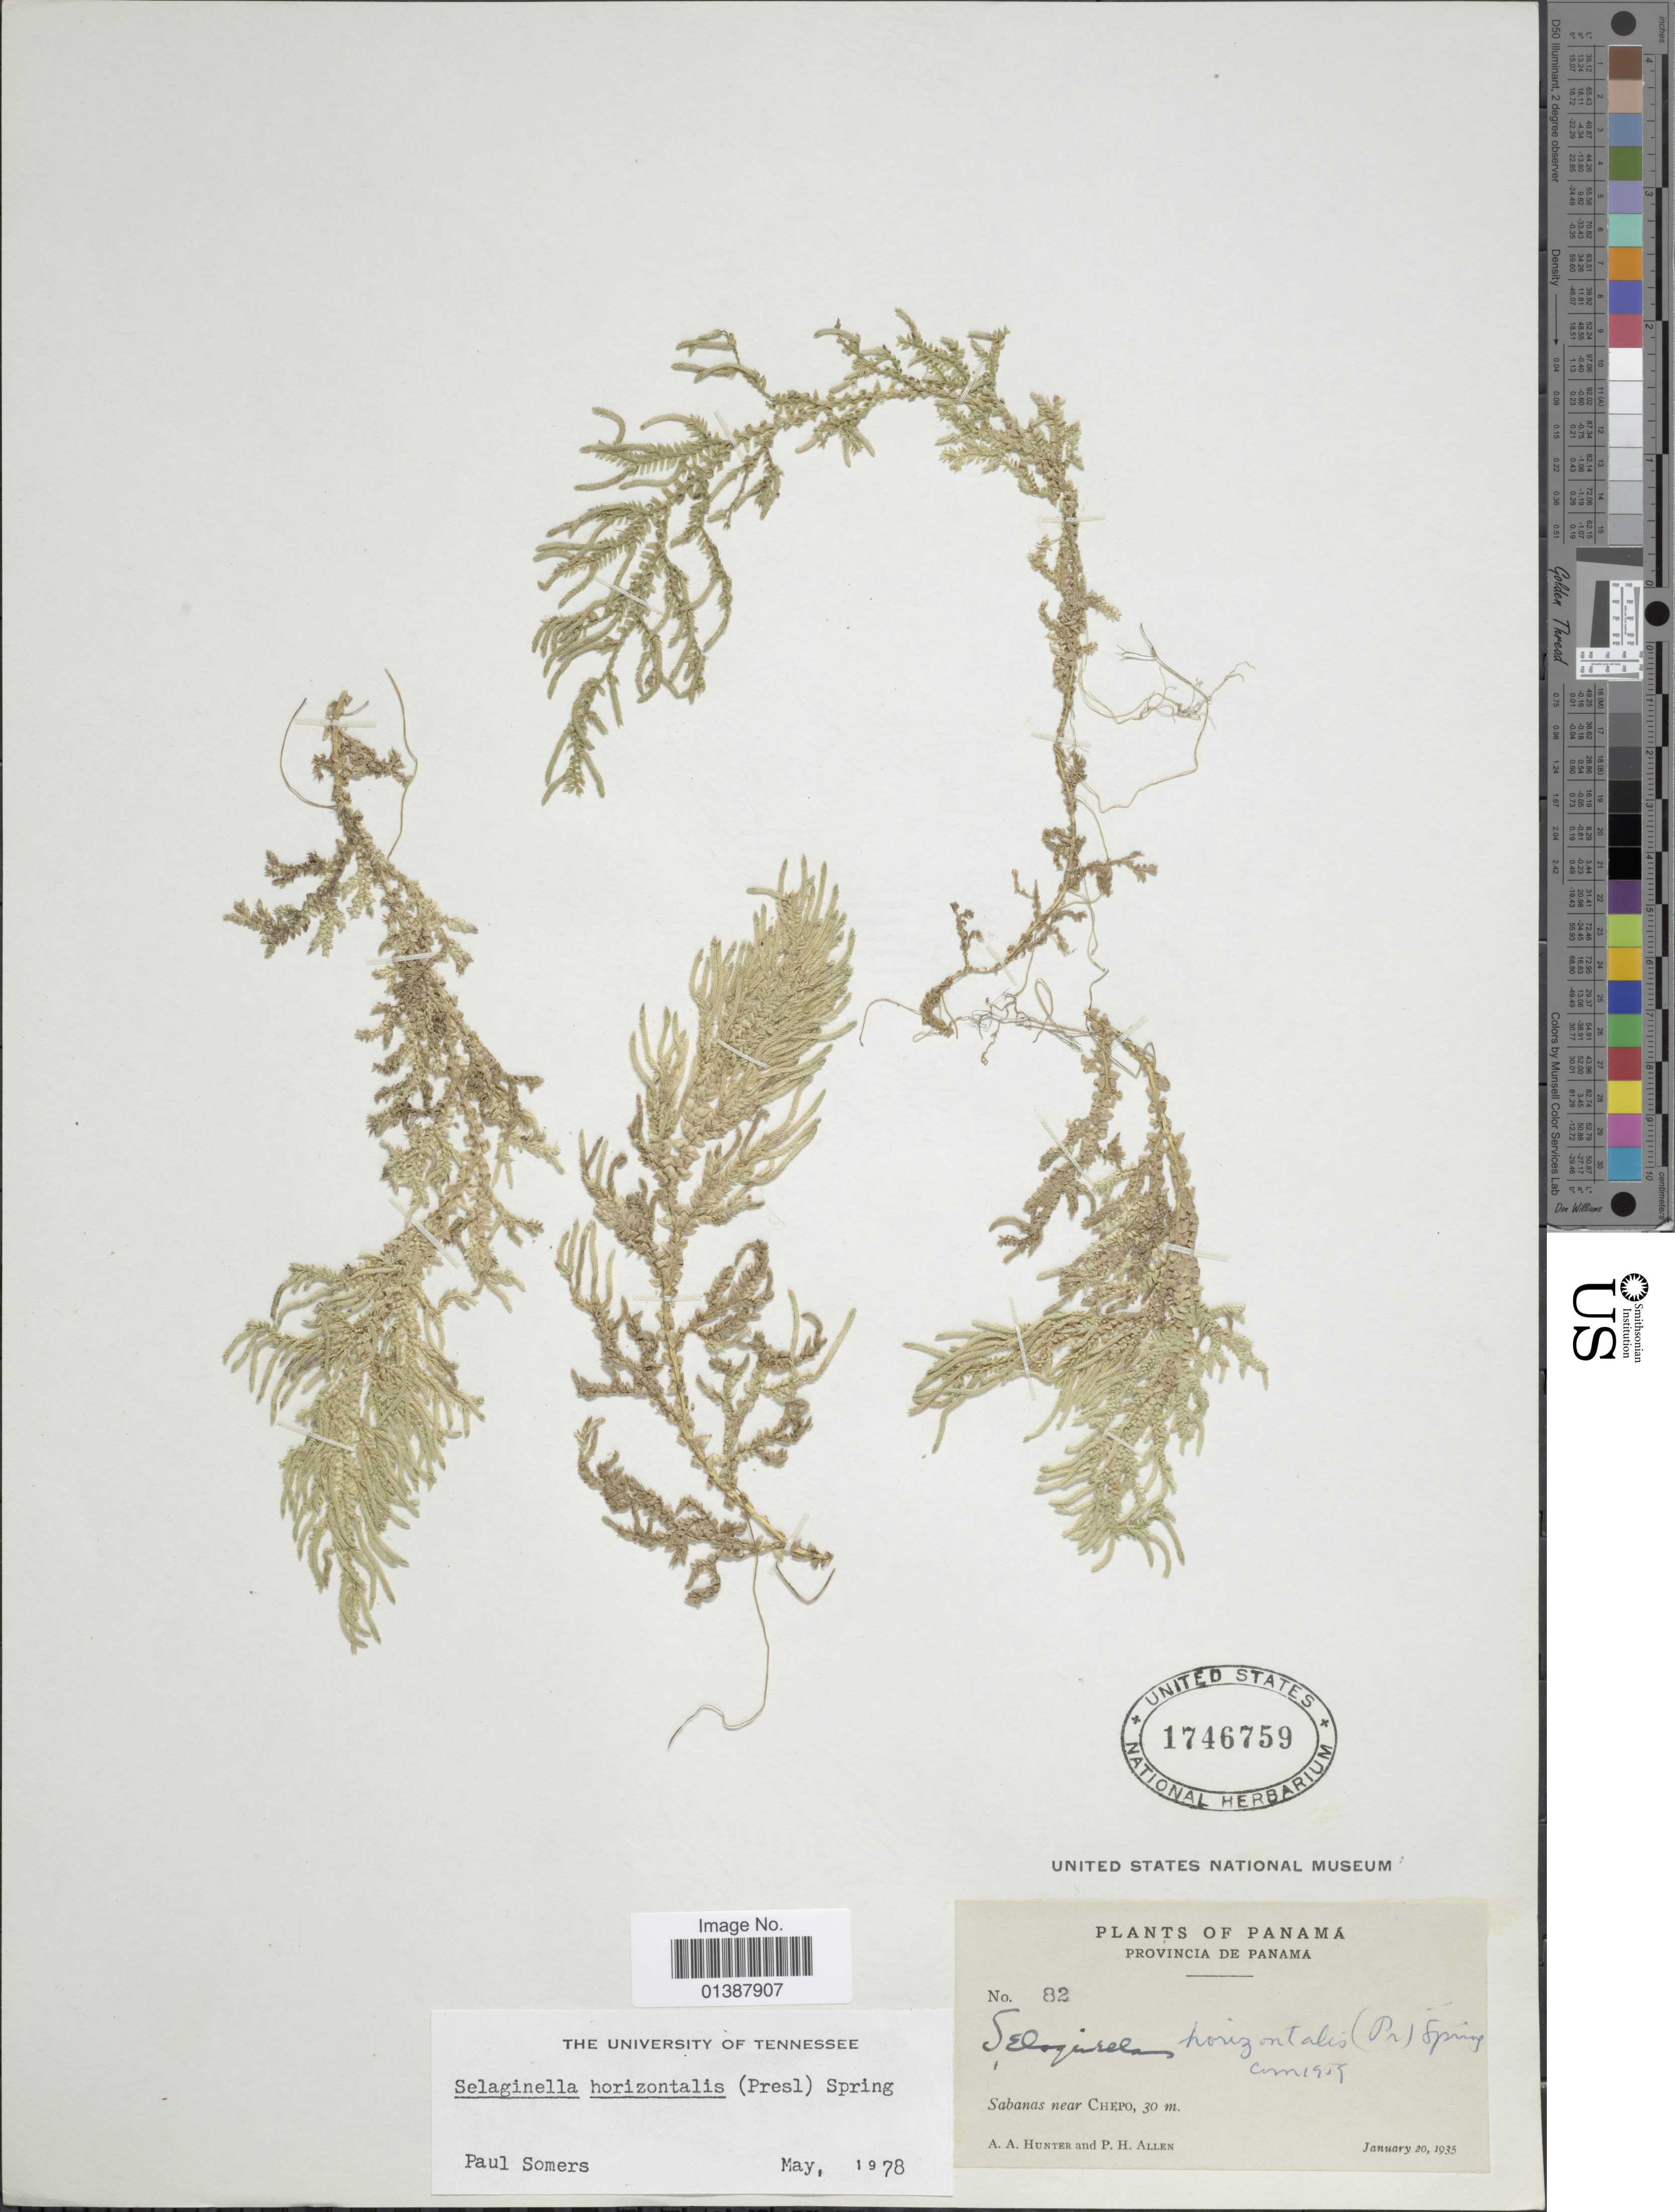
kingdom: Plantae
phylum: Tracheophyta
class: Lycopodiopsida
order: Selaginellales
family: Selaginellaceae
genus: Selaginella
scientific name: Selaginella horizontalis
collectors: A. Hunter & P. H. Allen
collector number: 82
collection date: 1935-01-20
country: Panama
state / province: Panamá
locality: Province de Panama, Sabanas near Chepo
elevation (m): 30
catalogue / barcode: US 1746759